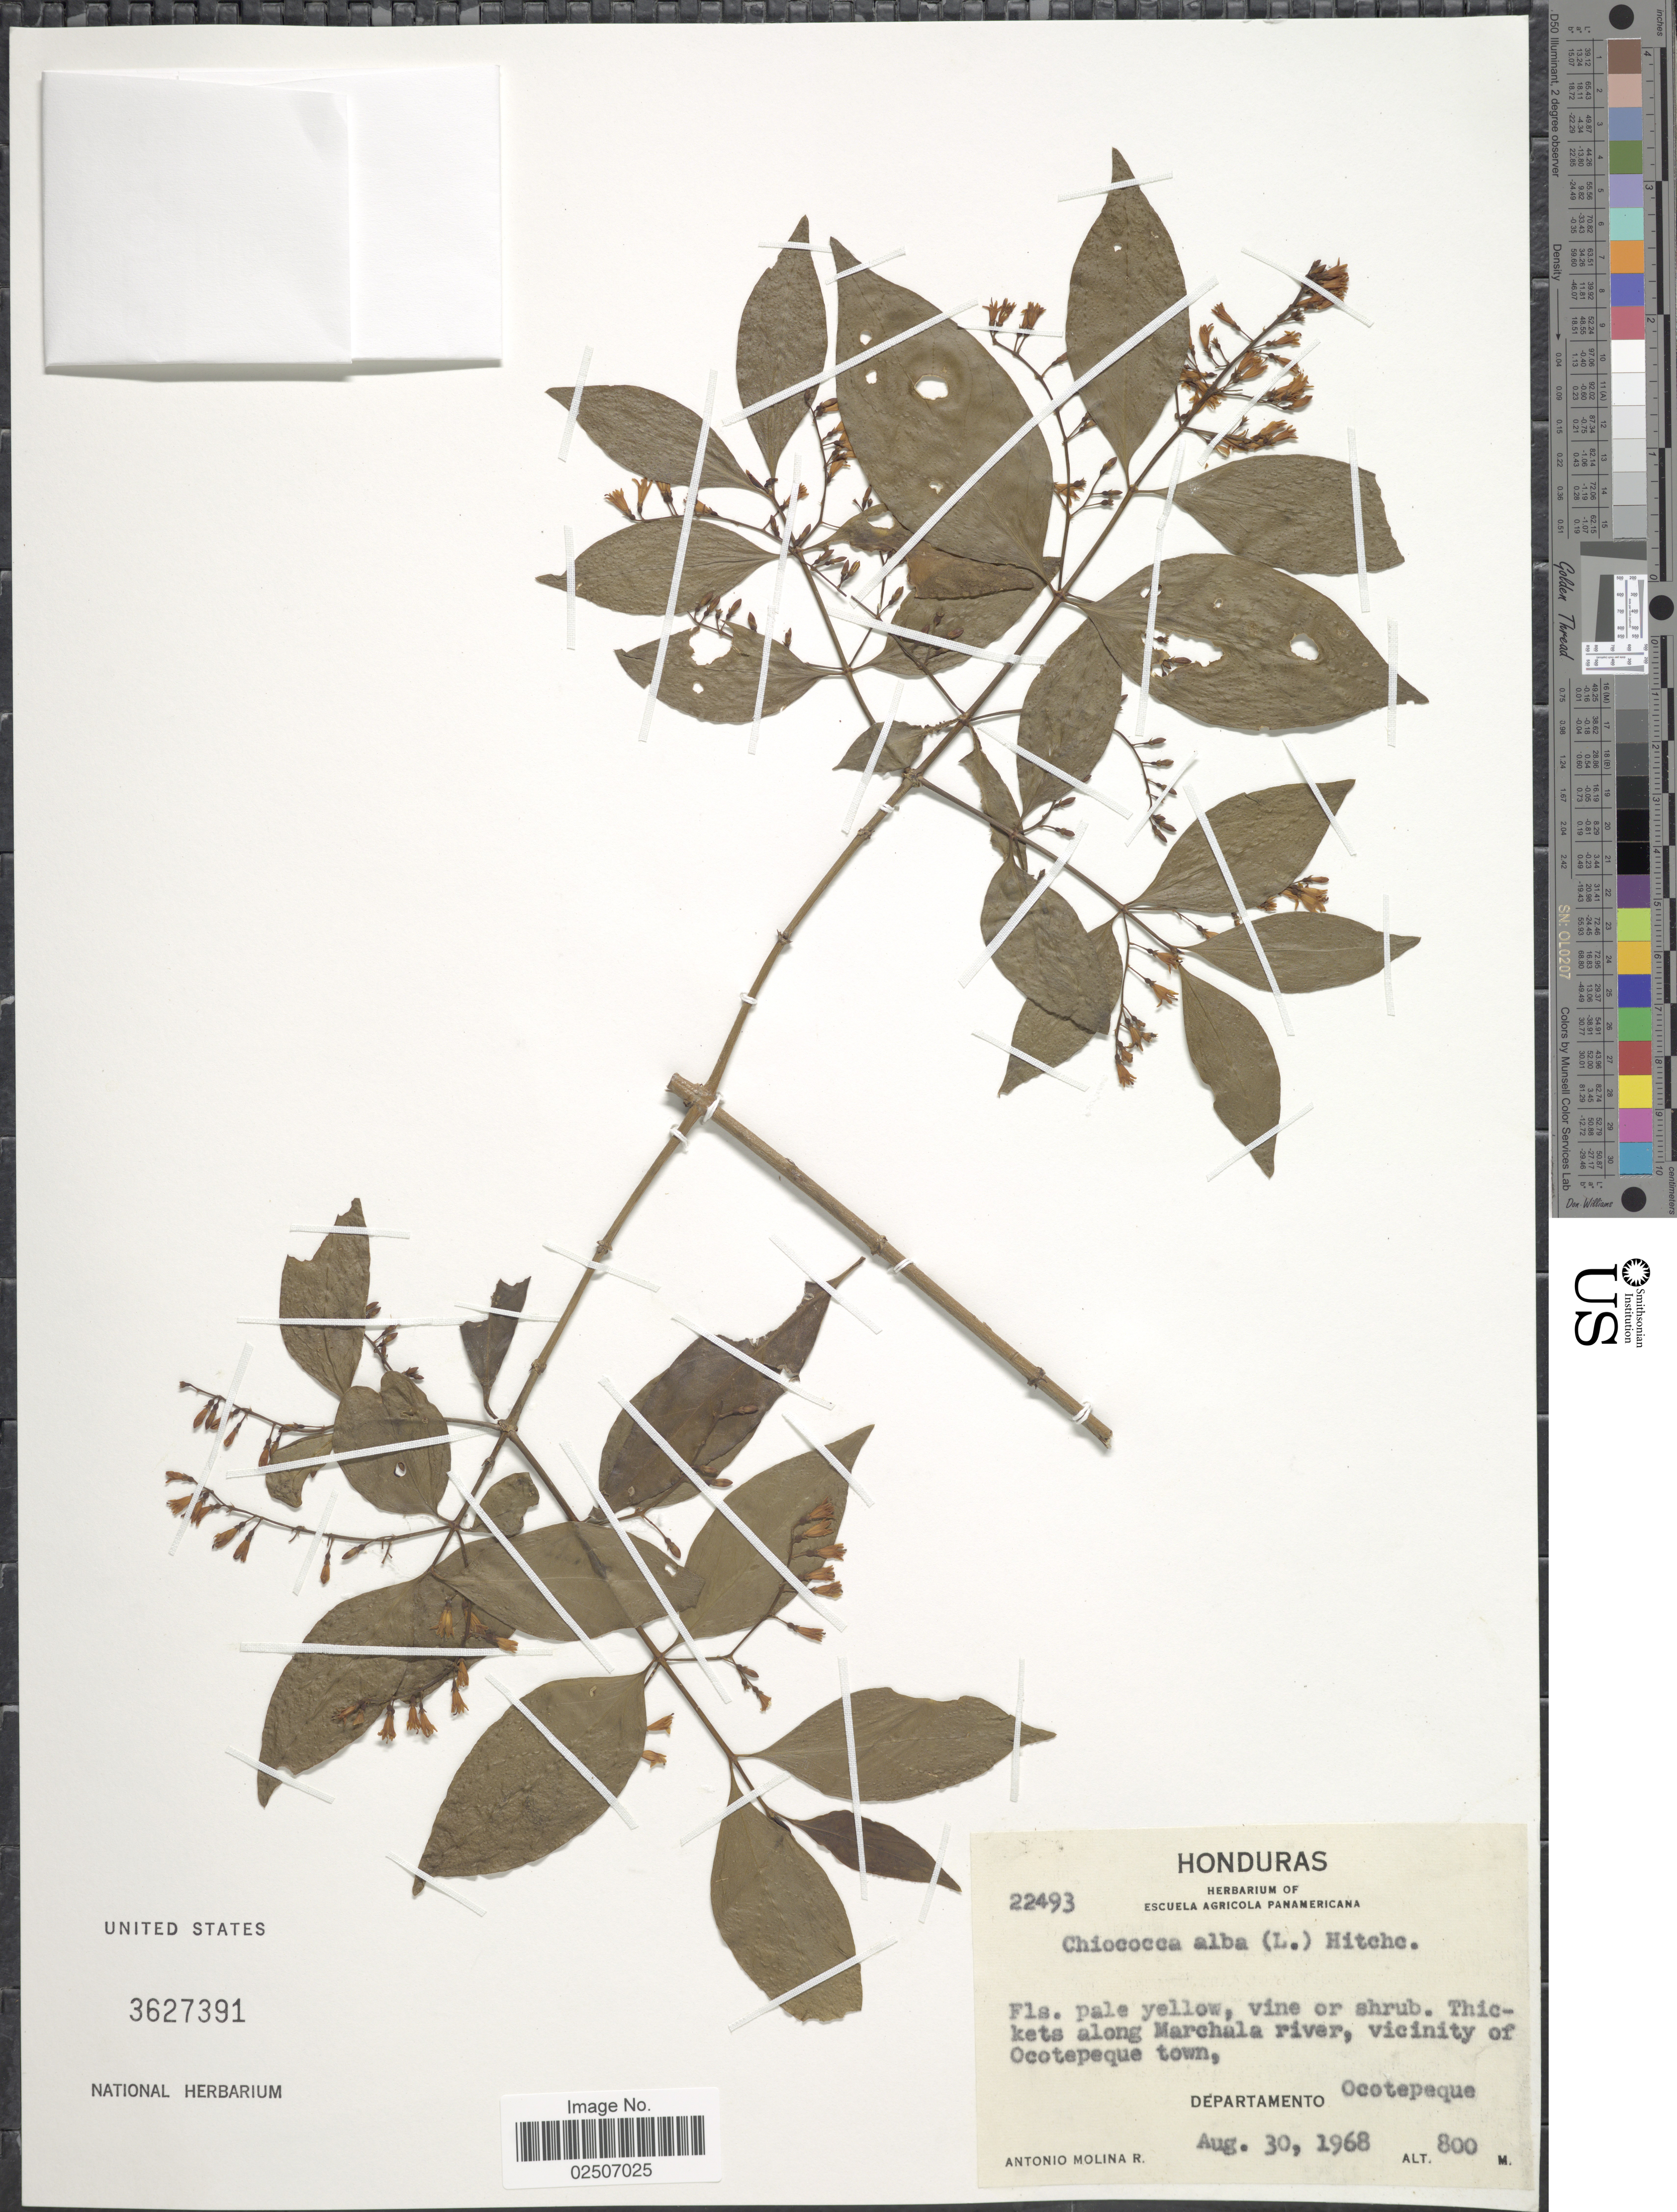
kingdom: Plantae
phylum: Tracheophyta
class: Magnoliopsida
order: Gentianales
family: Rubiaceae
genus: Chiococca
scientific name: Chiococca alba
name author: (L.) Hitchc.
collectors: A. Molina R.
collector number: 22493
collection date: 1968-08-30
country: Honduras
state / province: Ocotepeque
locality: Thickets along Marchala river, vicinity of Ocotepeque town, Departamento Ocotepeque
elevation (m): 800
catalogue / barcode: US 3627391